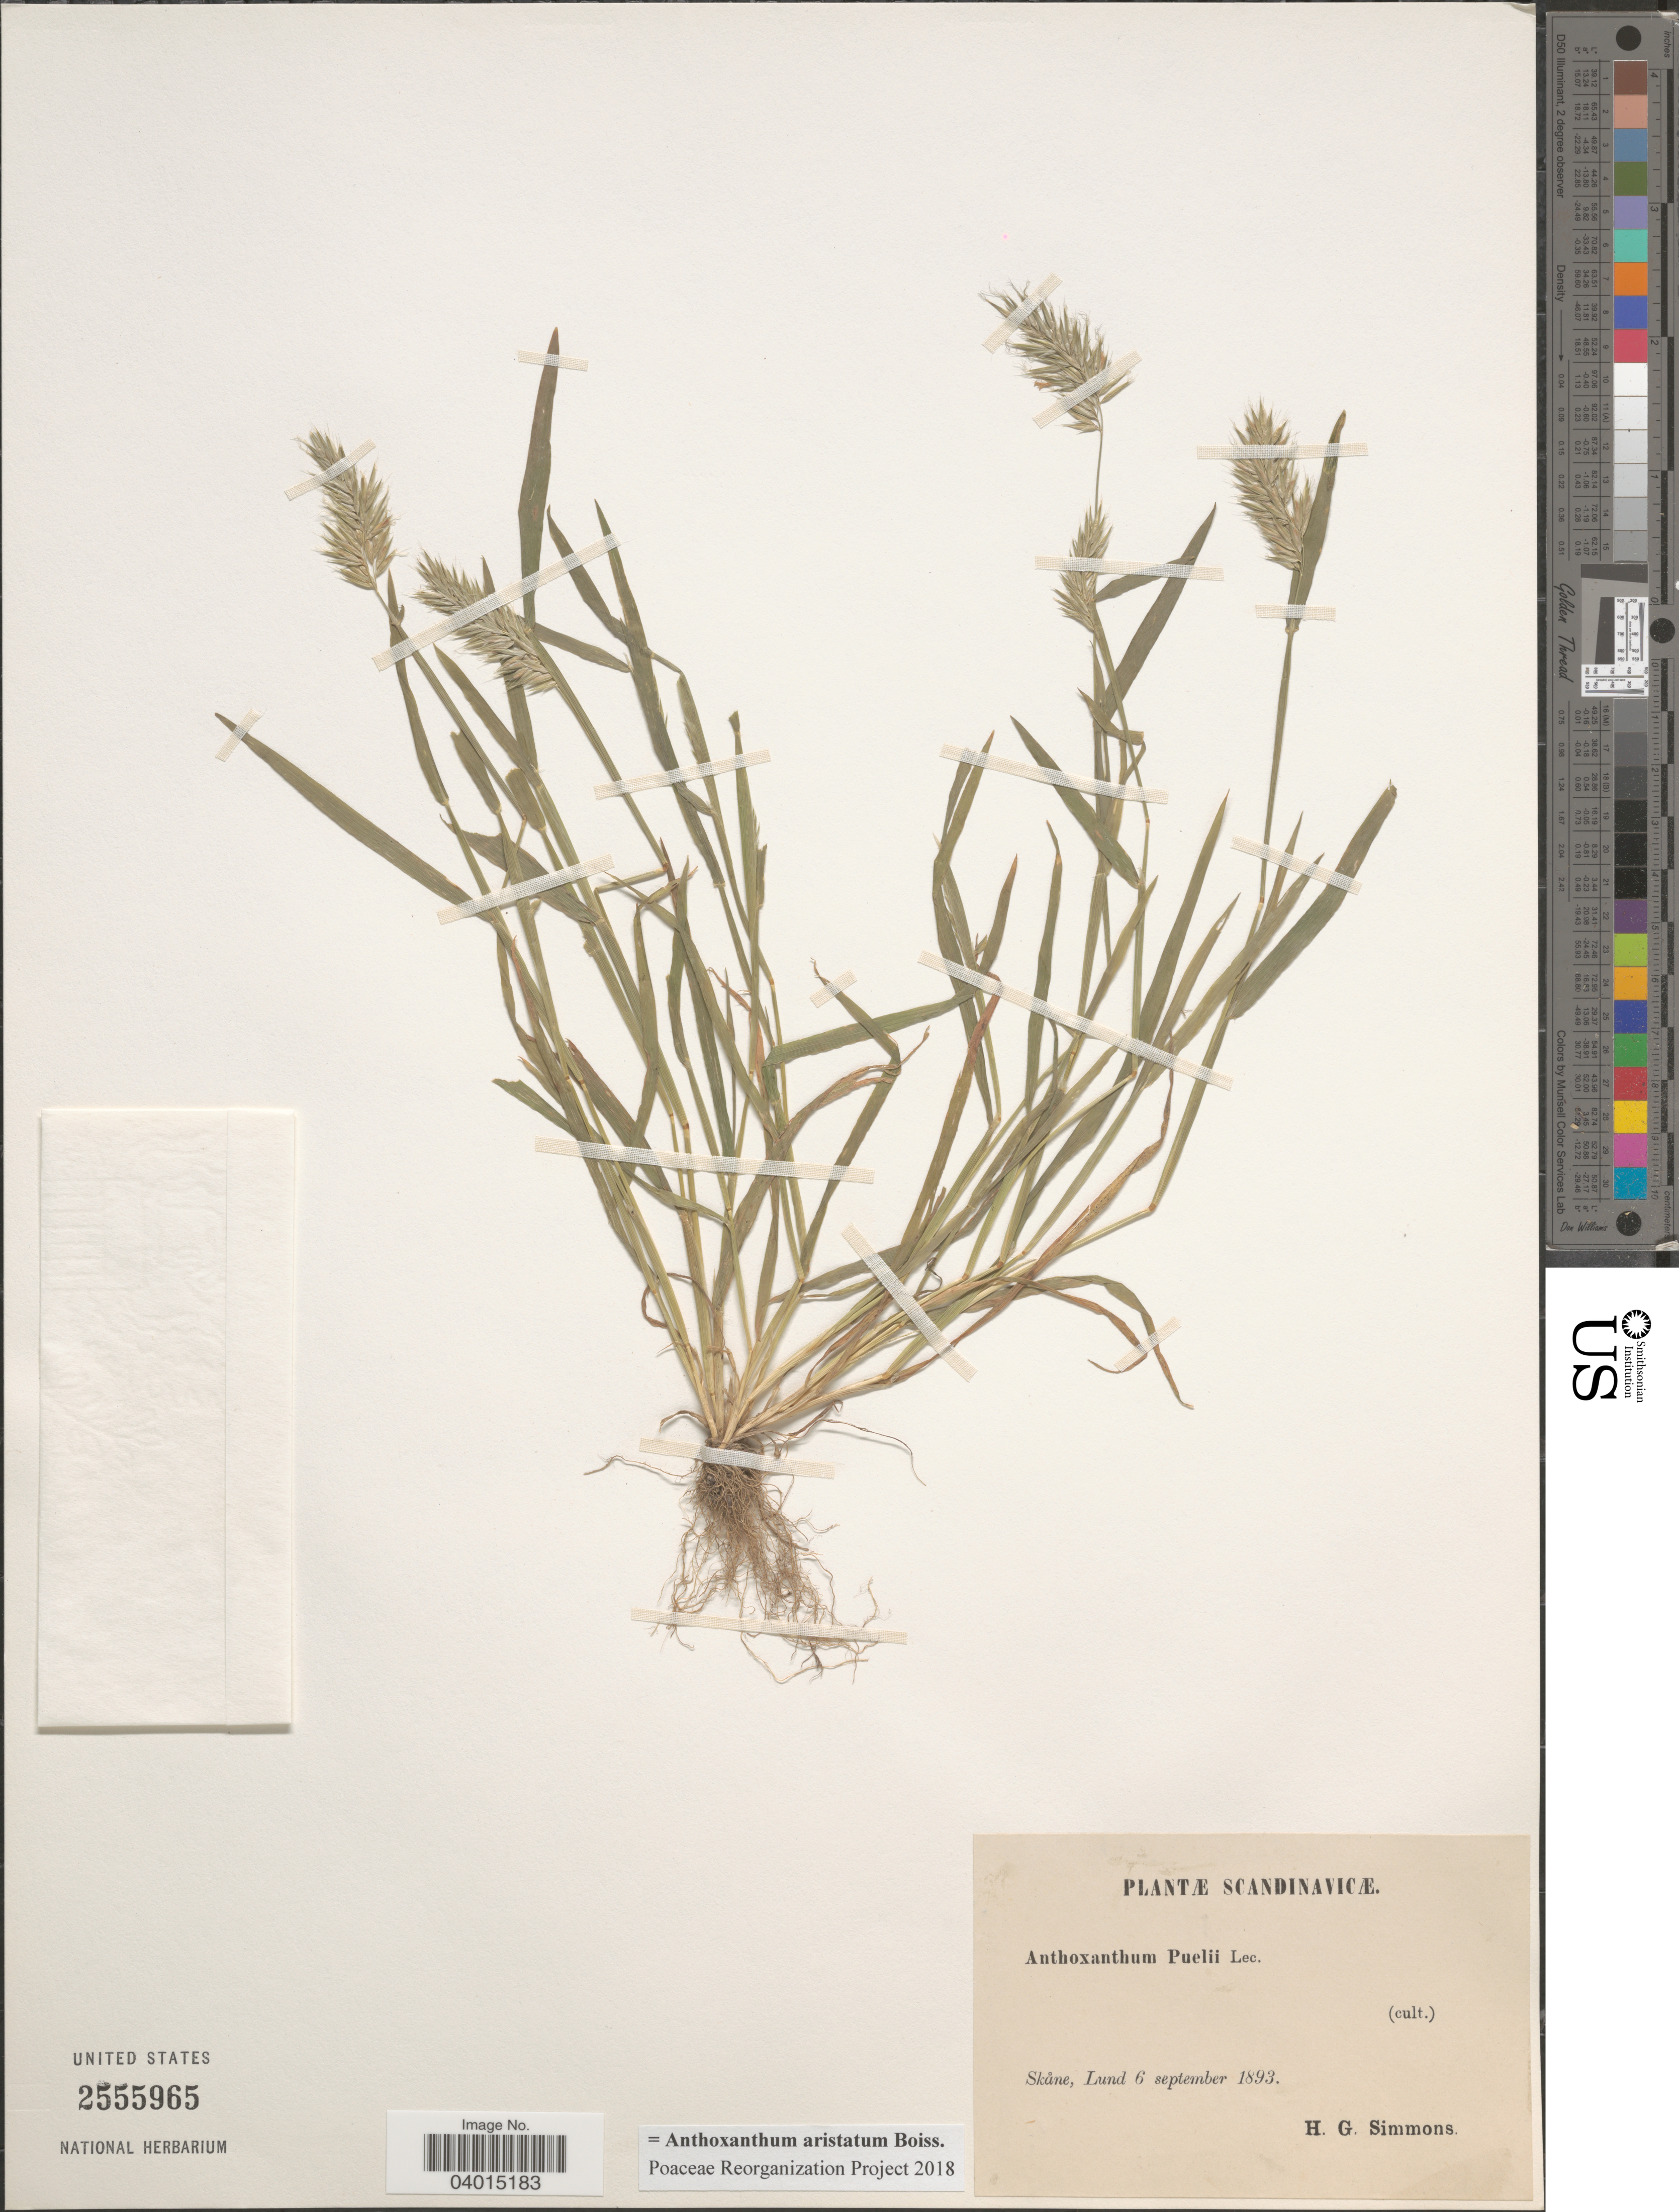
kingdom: Plantae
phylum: Tracheophyta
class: Liliopsida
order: Poales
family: Poaceae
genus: Anthoxanthum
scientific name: Anthoxanthum aristatum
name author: Boiss.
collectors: H. Simmons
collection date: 1893-09-06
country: Sweden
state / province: Skåne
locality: Scandinavicae. Lund.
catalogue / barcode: US 2555965